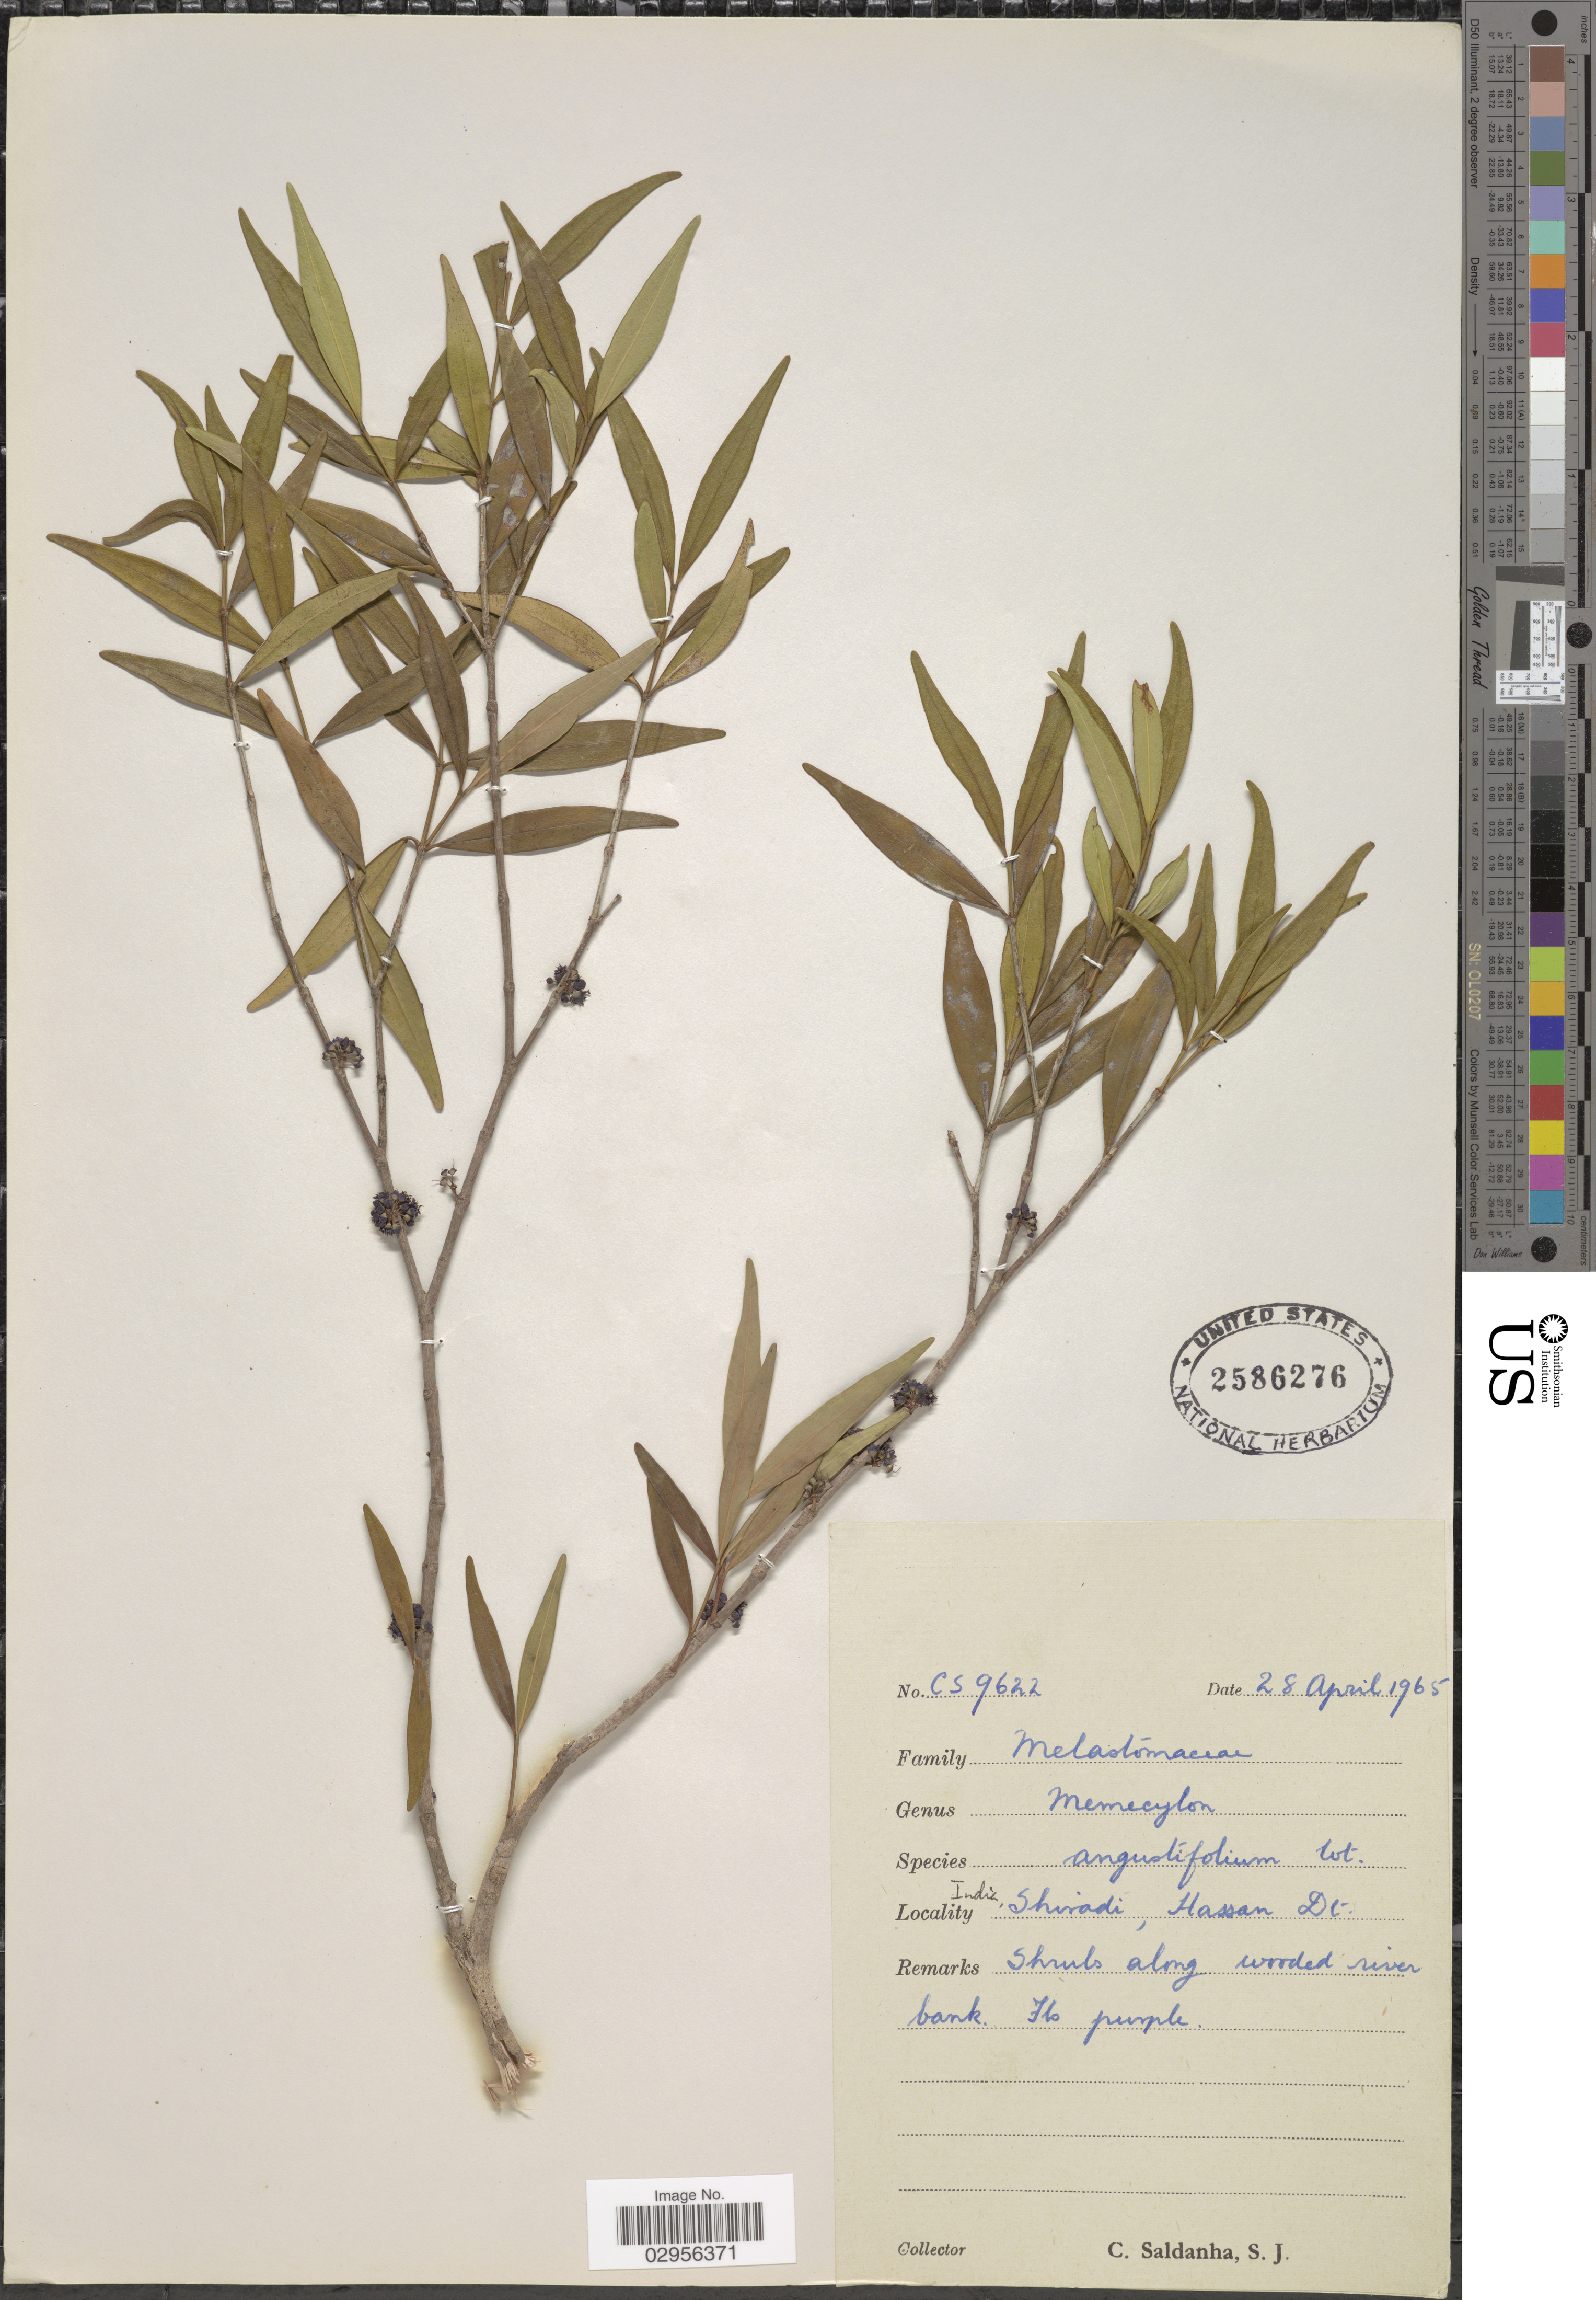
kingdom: Plantae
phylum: Tracheophyta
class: Magnoliopsida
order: Myrtales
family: Melastomataceae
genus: Memecylon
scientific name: Memecylon angustifolium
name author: Wight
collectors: C. Saldanha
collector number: CS9622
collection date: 1965-04-28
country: India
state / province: Karnataka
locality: Shiradi, Hassan Dt.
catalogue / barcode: US 2586276